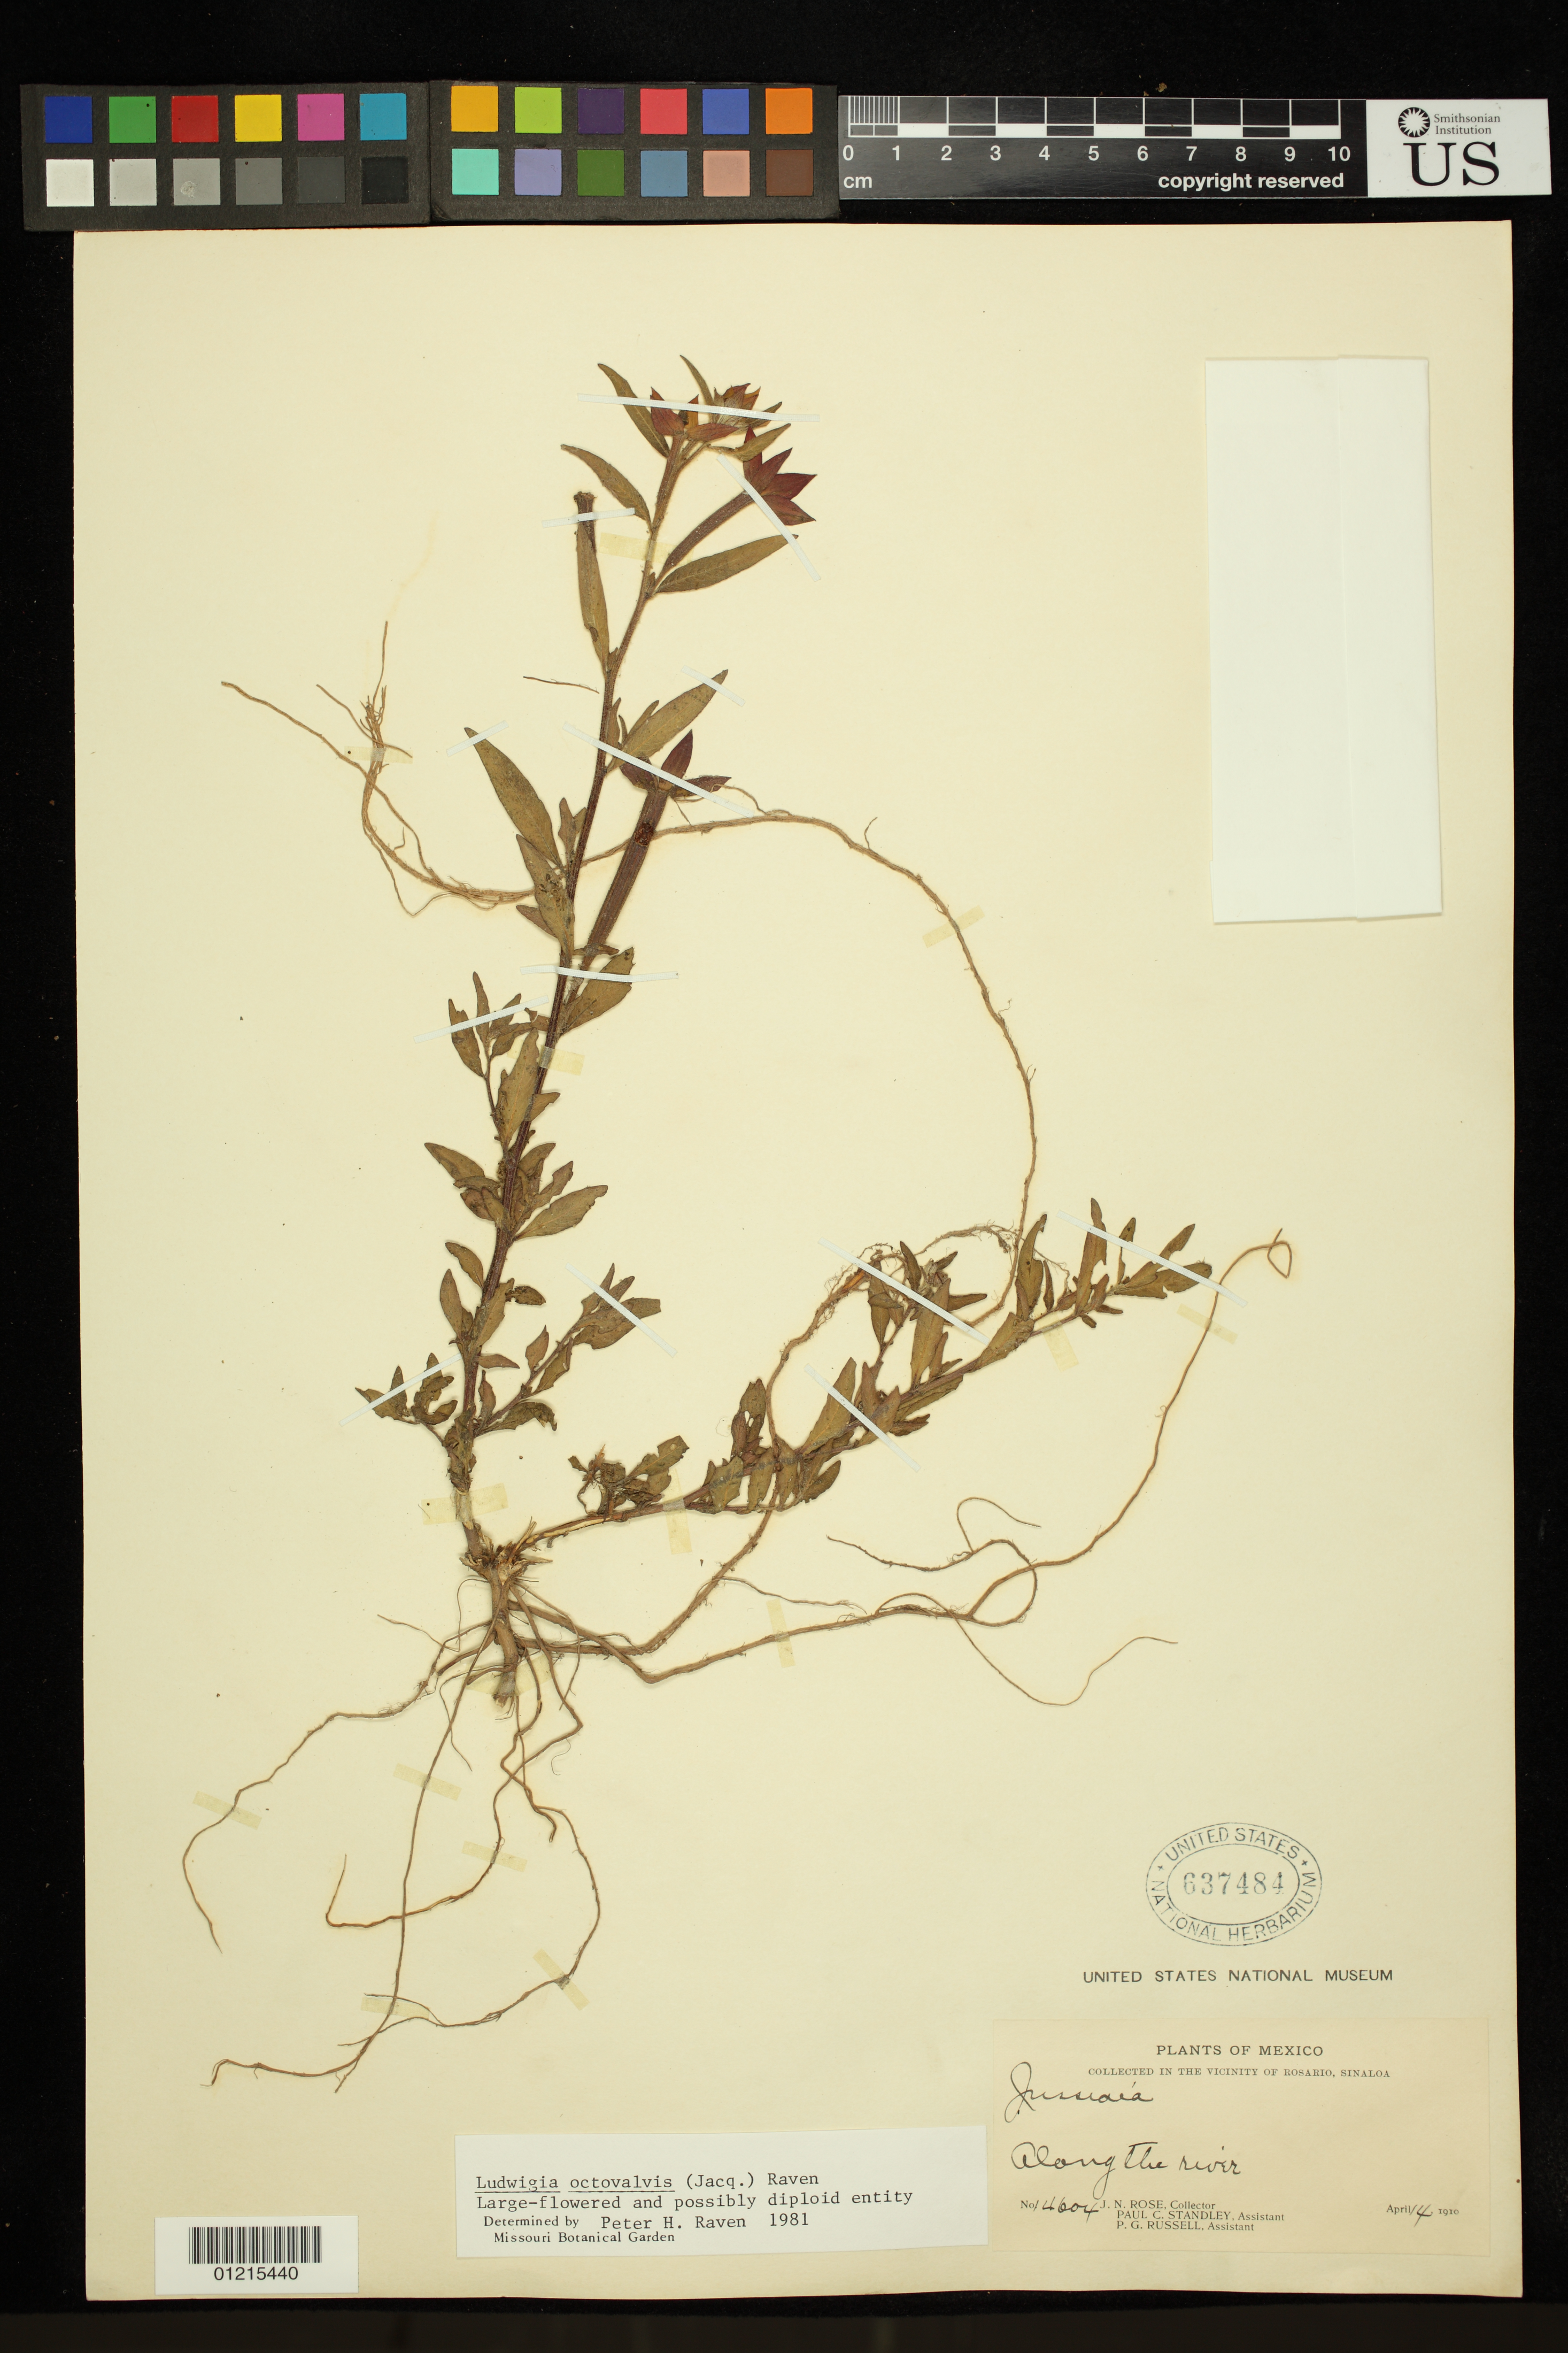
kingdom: Plantae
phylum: Tracheophyta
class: Magnoliopsida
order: Myrtales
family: Onagraceae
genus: Ludwigia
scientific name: Ludwigia octovalvis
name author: (Jacq.) P.H. Raven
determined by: Raven, P. H.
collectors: J. N. Rose, P. C. Standley & P. G. Russell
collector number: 14604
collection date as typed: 14 Apr 1910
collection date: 1910-04-14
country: Mexico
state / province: Sinaloa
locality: Vicinity of Rosario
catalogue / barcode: US 637484